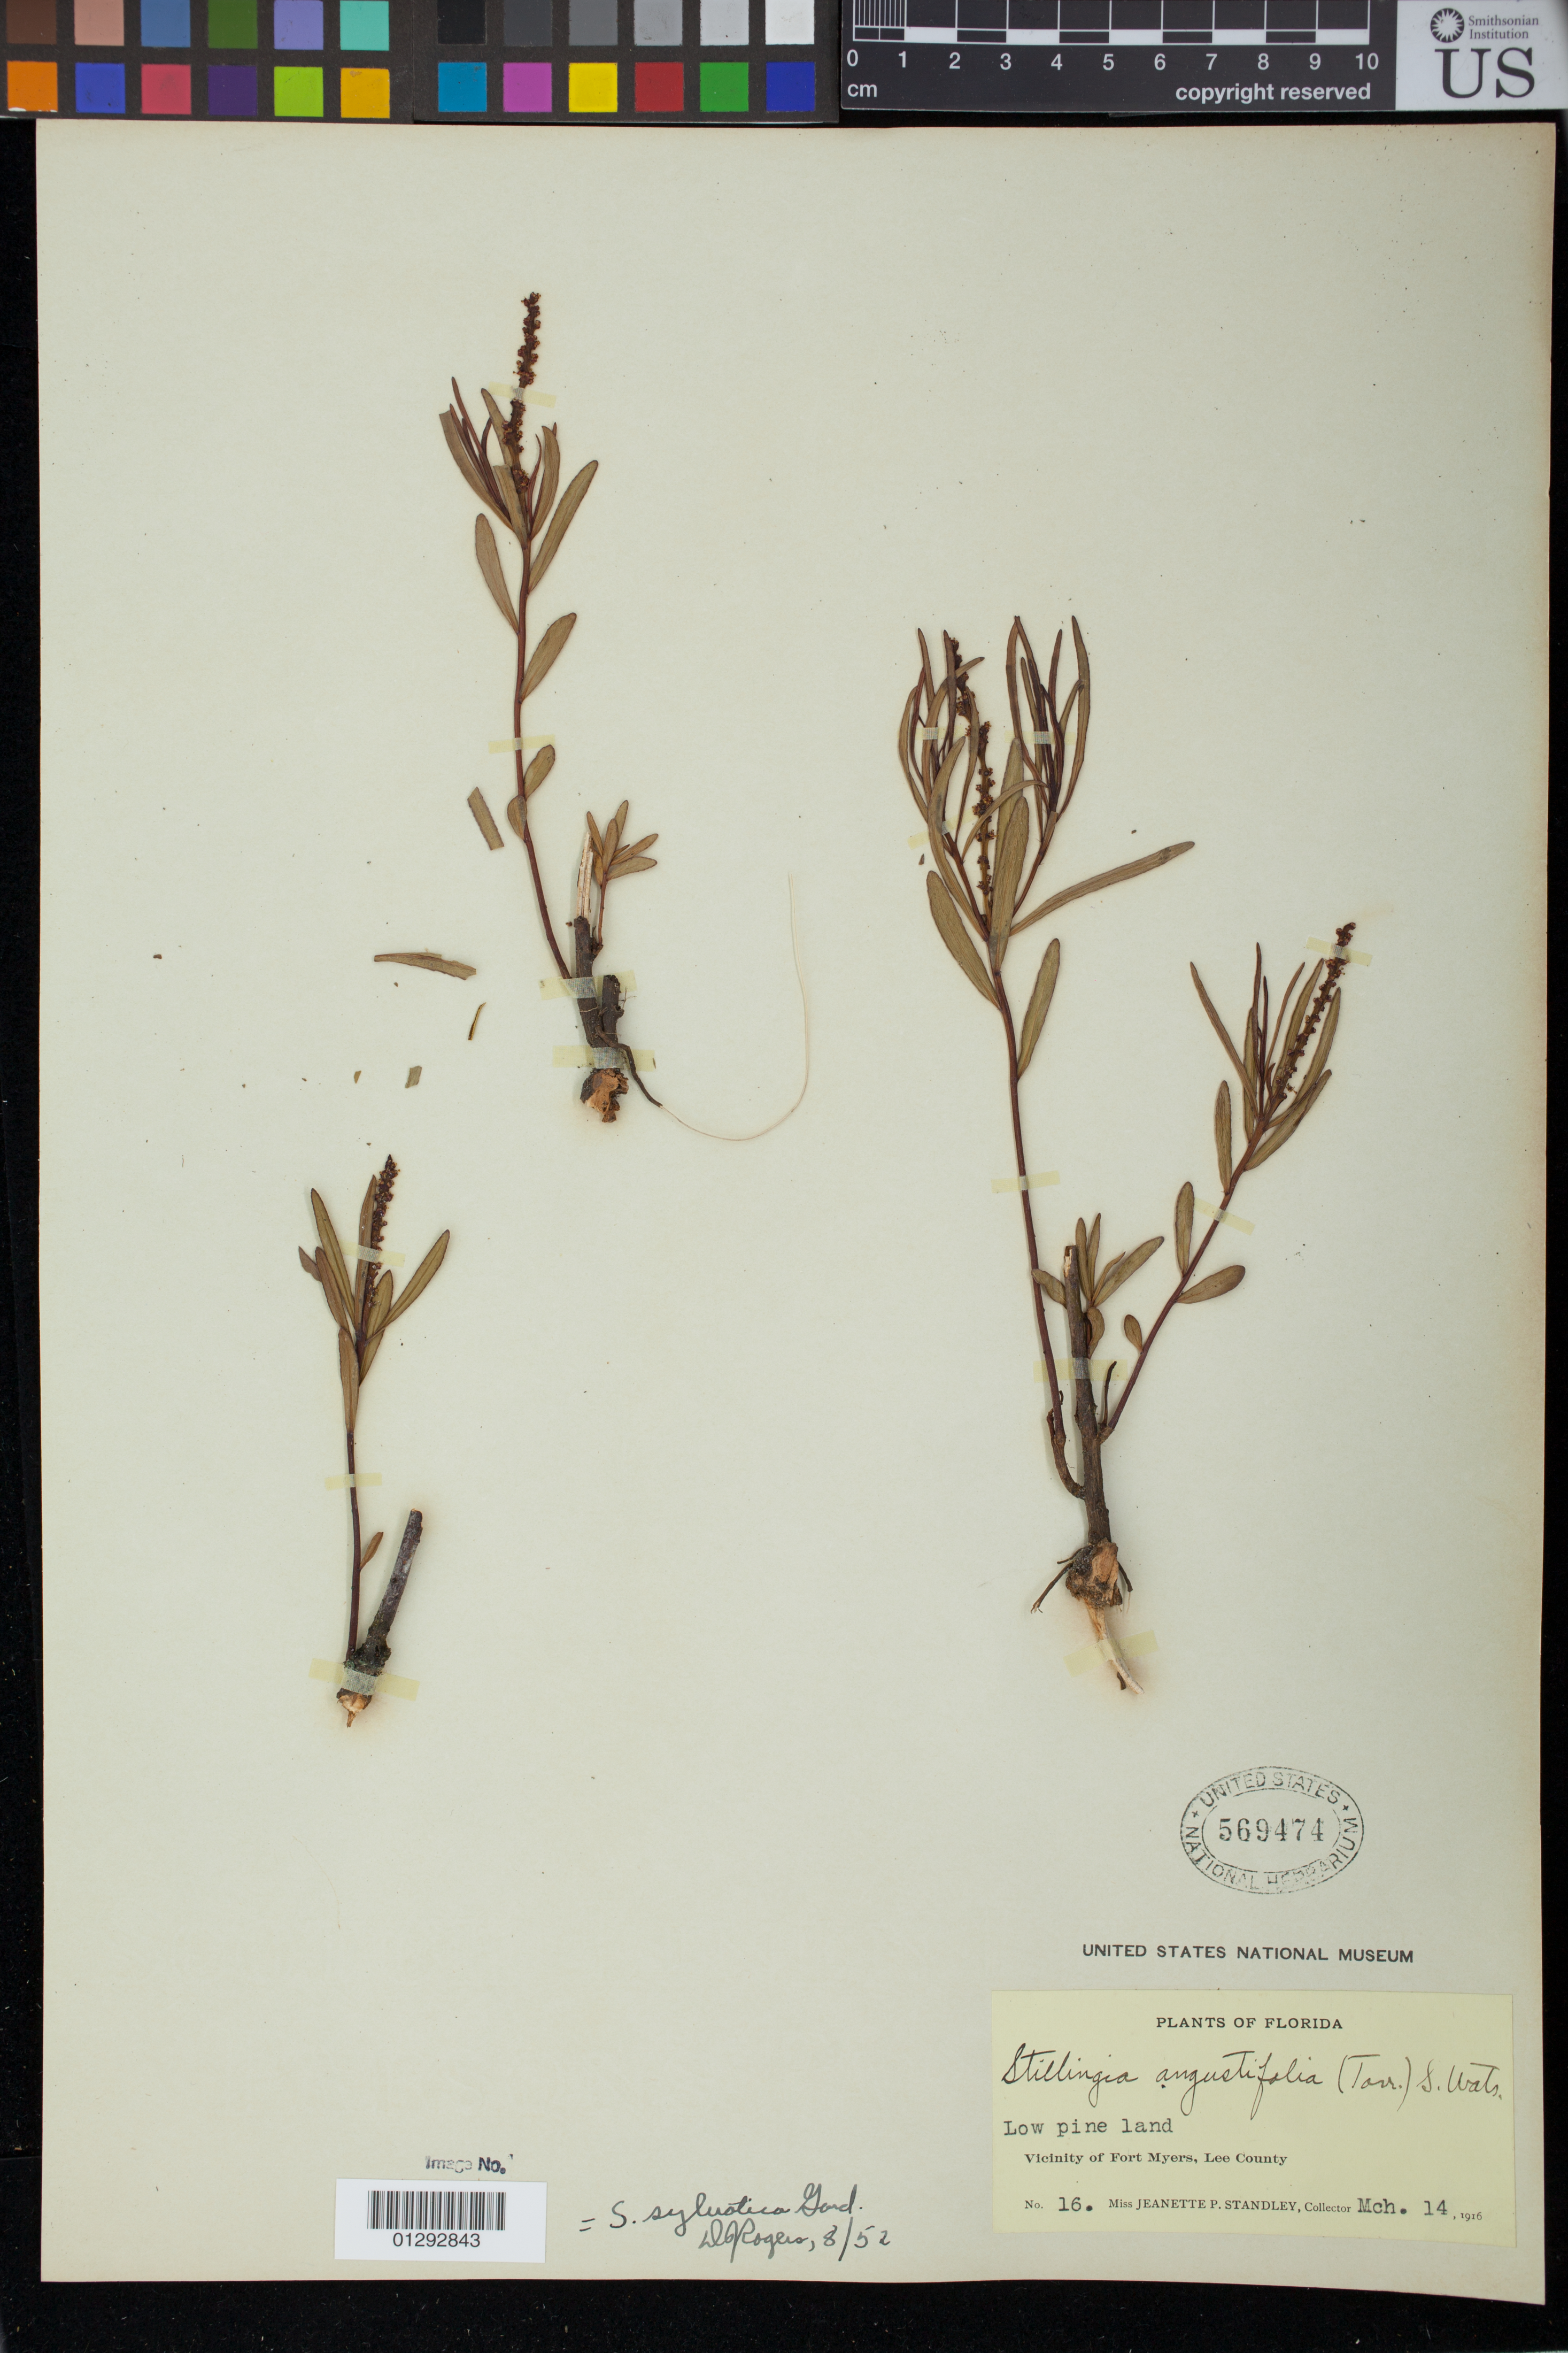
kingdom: Plantae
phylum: Tracheophyta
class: Magnoliopsida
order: Malpighiales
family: Euphorbiaceae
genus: Stillingia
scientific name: Stillingia sylvatica subsp. tenuis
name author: (Small) D.J. Rogers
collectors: J. P. Standley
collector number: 16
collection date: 1916-03-14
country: United States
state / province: Florida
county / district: Lee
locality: Vicinity of Fort Myers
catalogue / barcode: US 569474